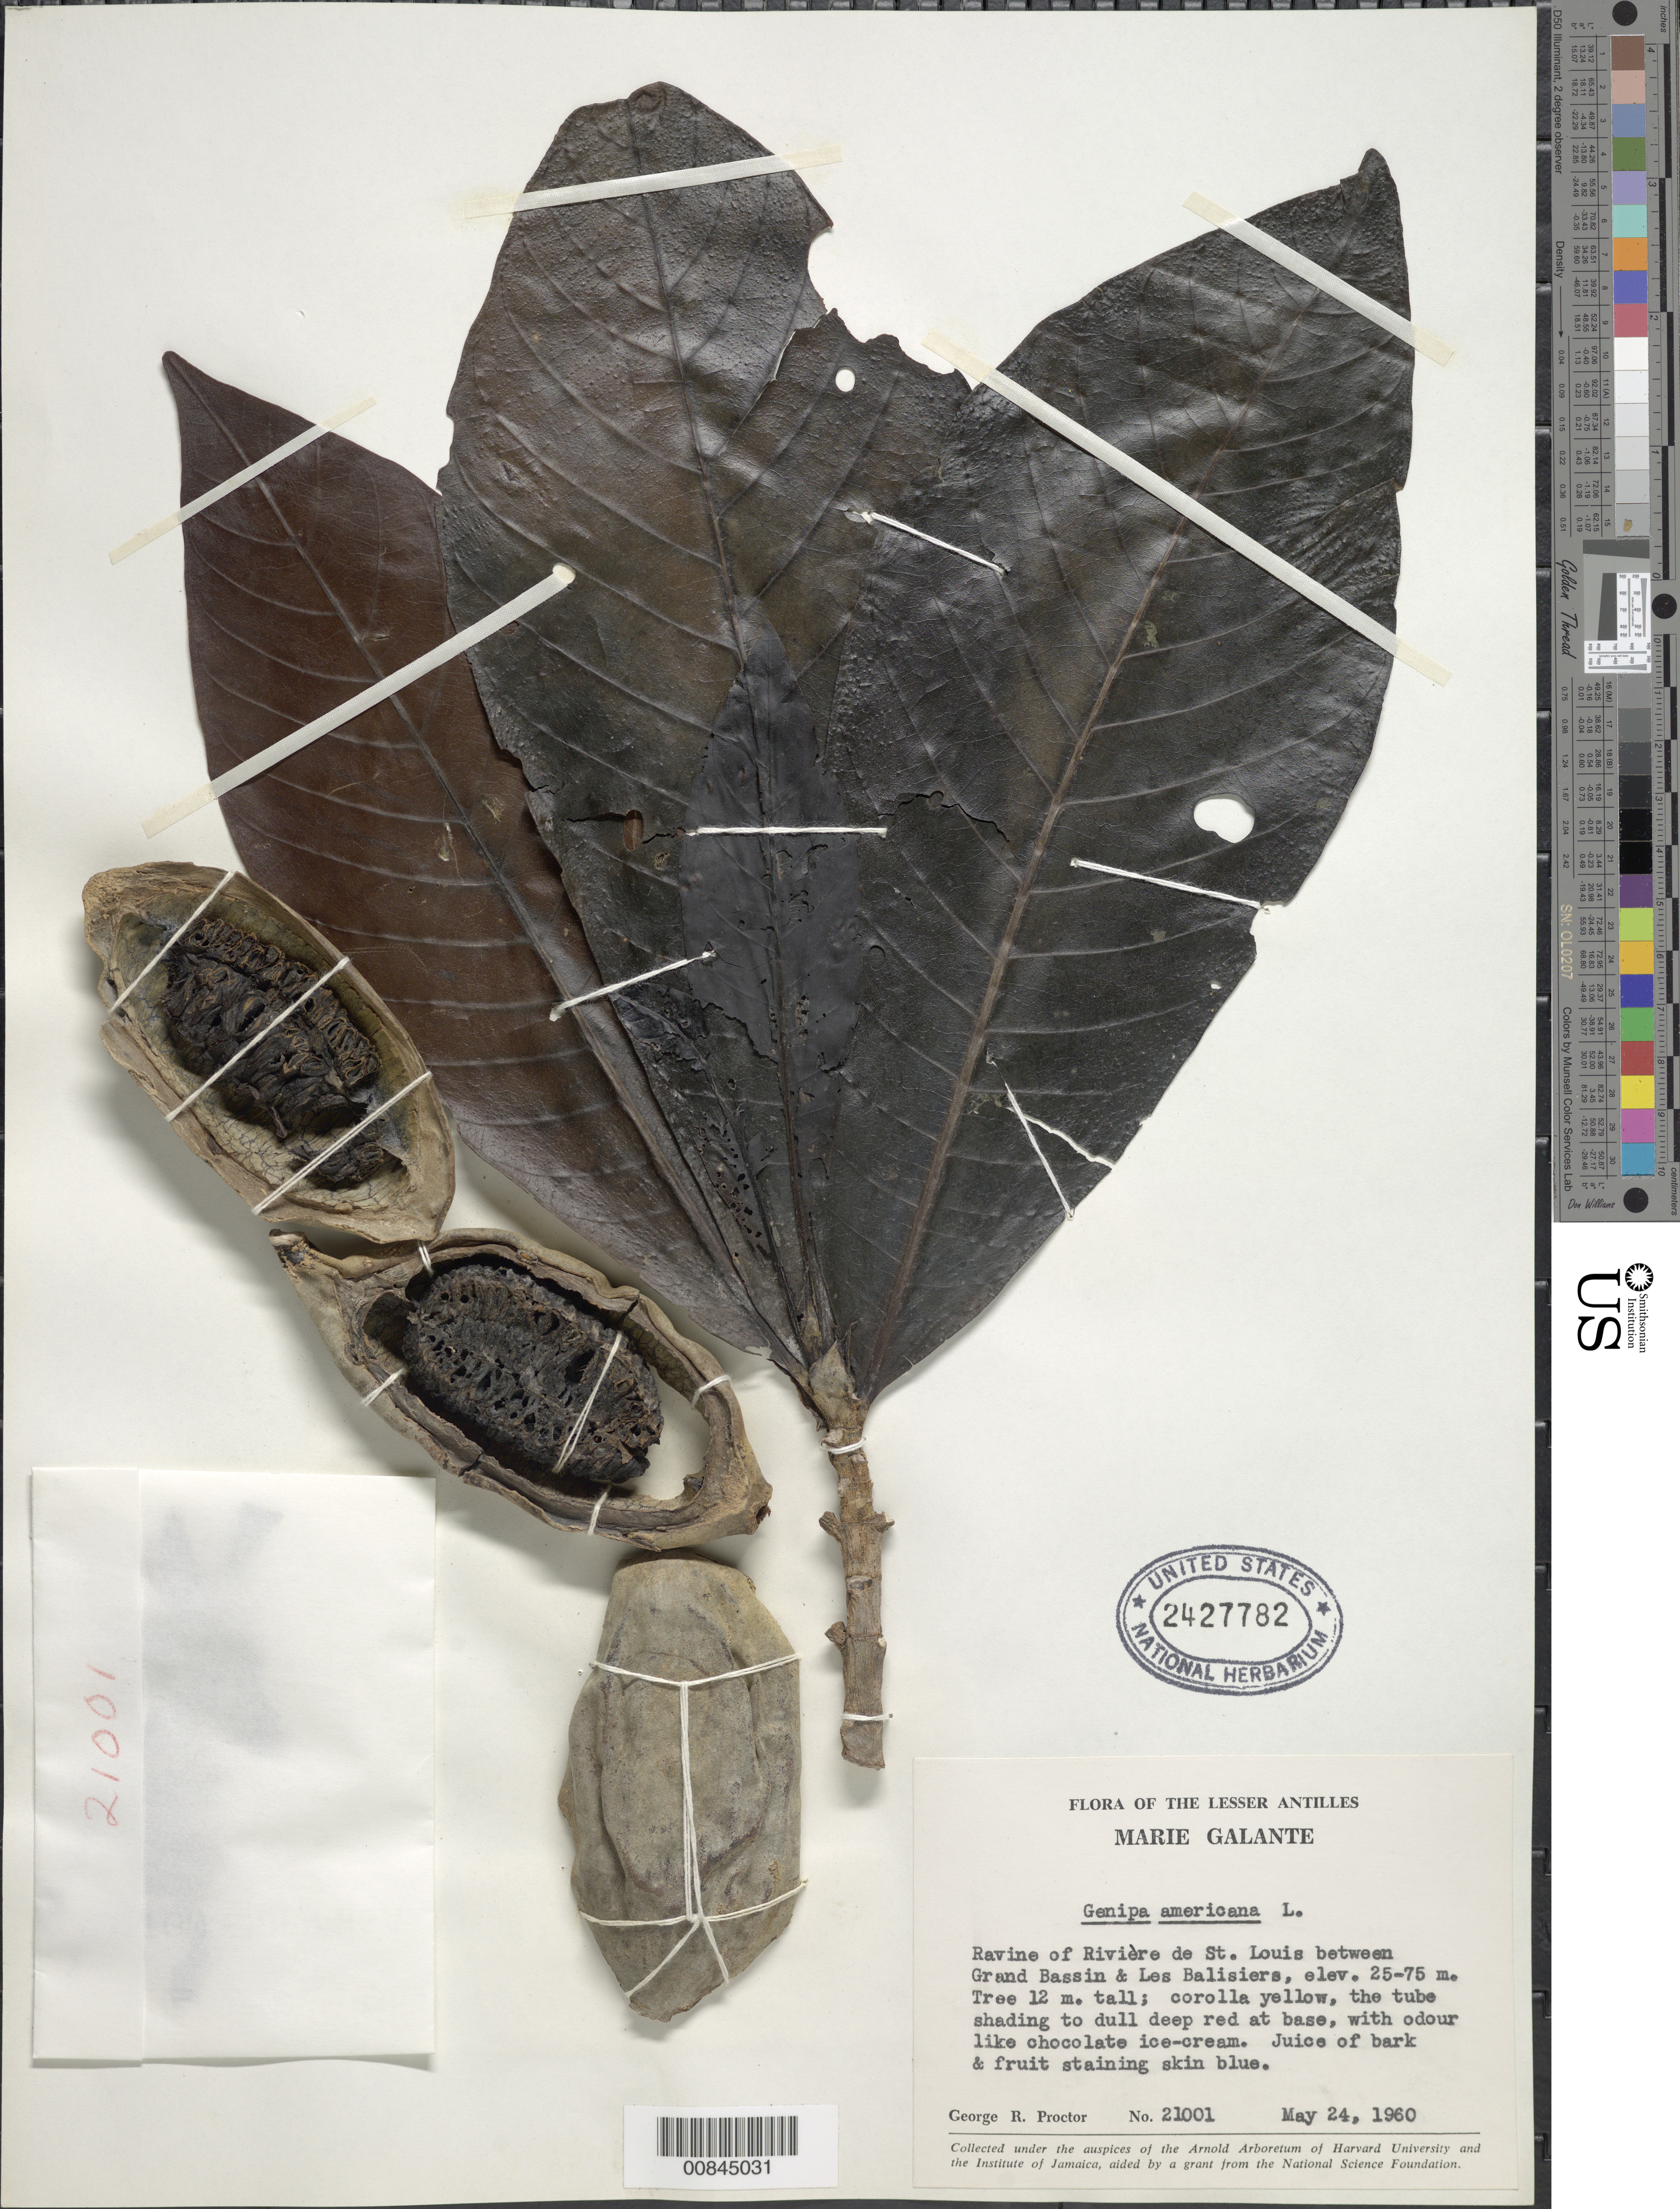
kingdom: Plantae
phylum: Tracheophyta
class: Magnoliopsida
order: Gentianales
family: Rubiaceae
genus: Genipa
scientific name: Genipa americana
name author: L.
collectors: G. R. Proctor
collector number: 21001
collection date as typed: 24 May 1960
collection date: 1960-05-24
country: Guadeloupe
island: Marie Galante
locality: Ravine of Rivière de St. Louis between Grand Bassin and Les Balisiers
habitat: Ravine of river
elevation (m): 25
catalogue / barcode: US 2427782